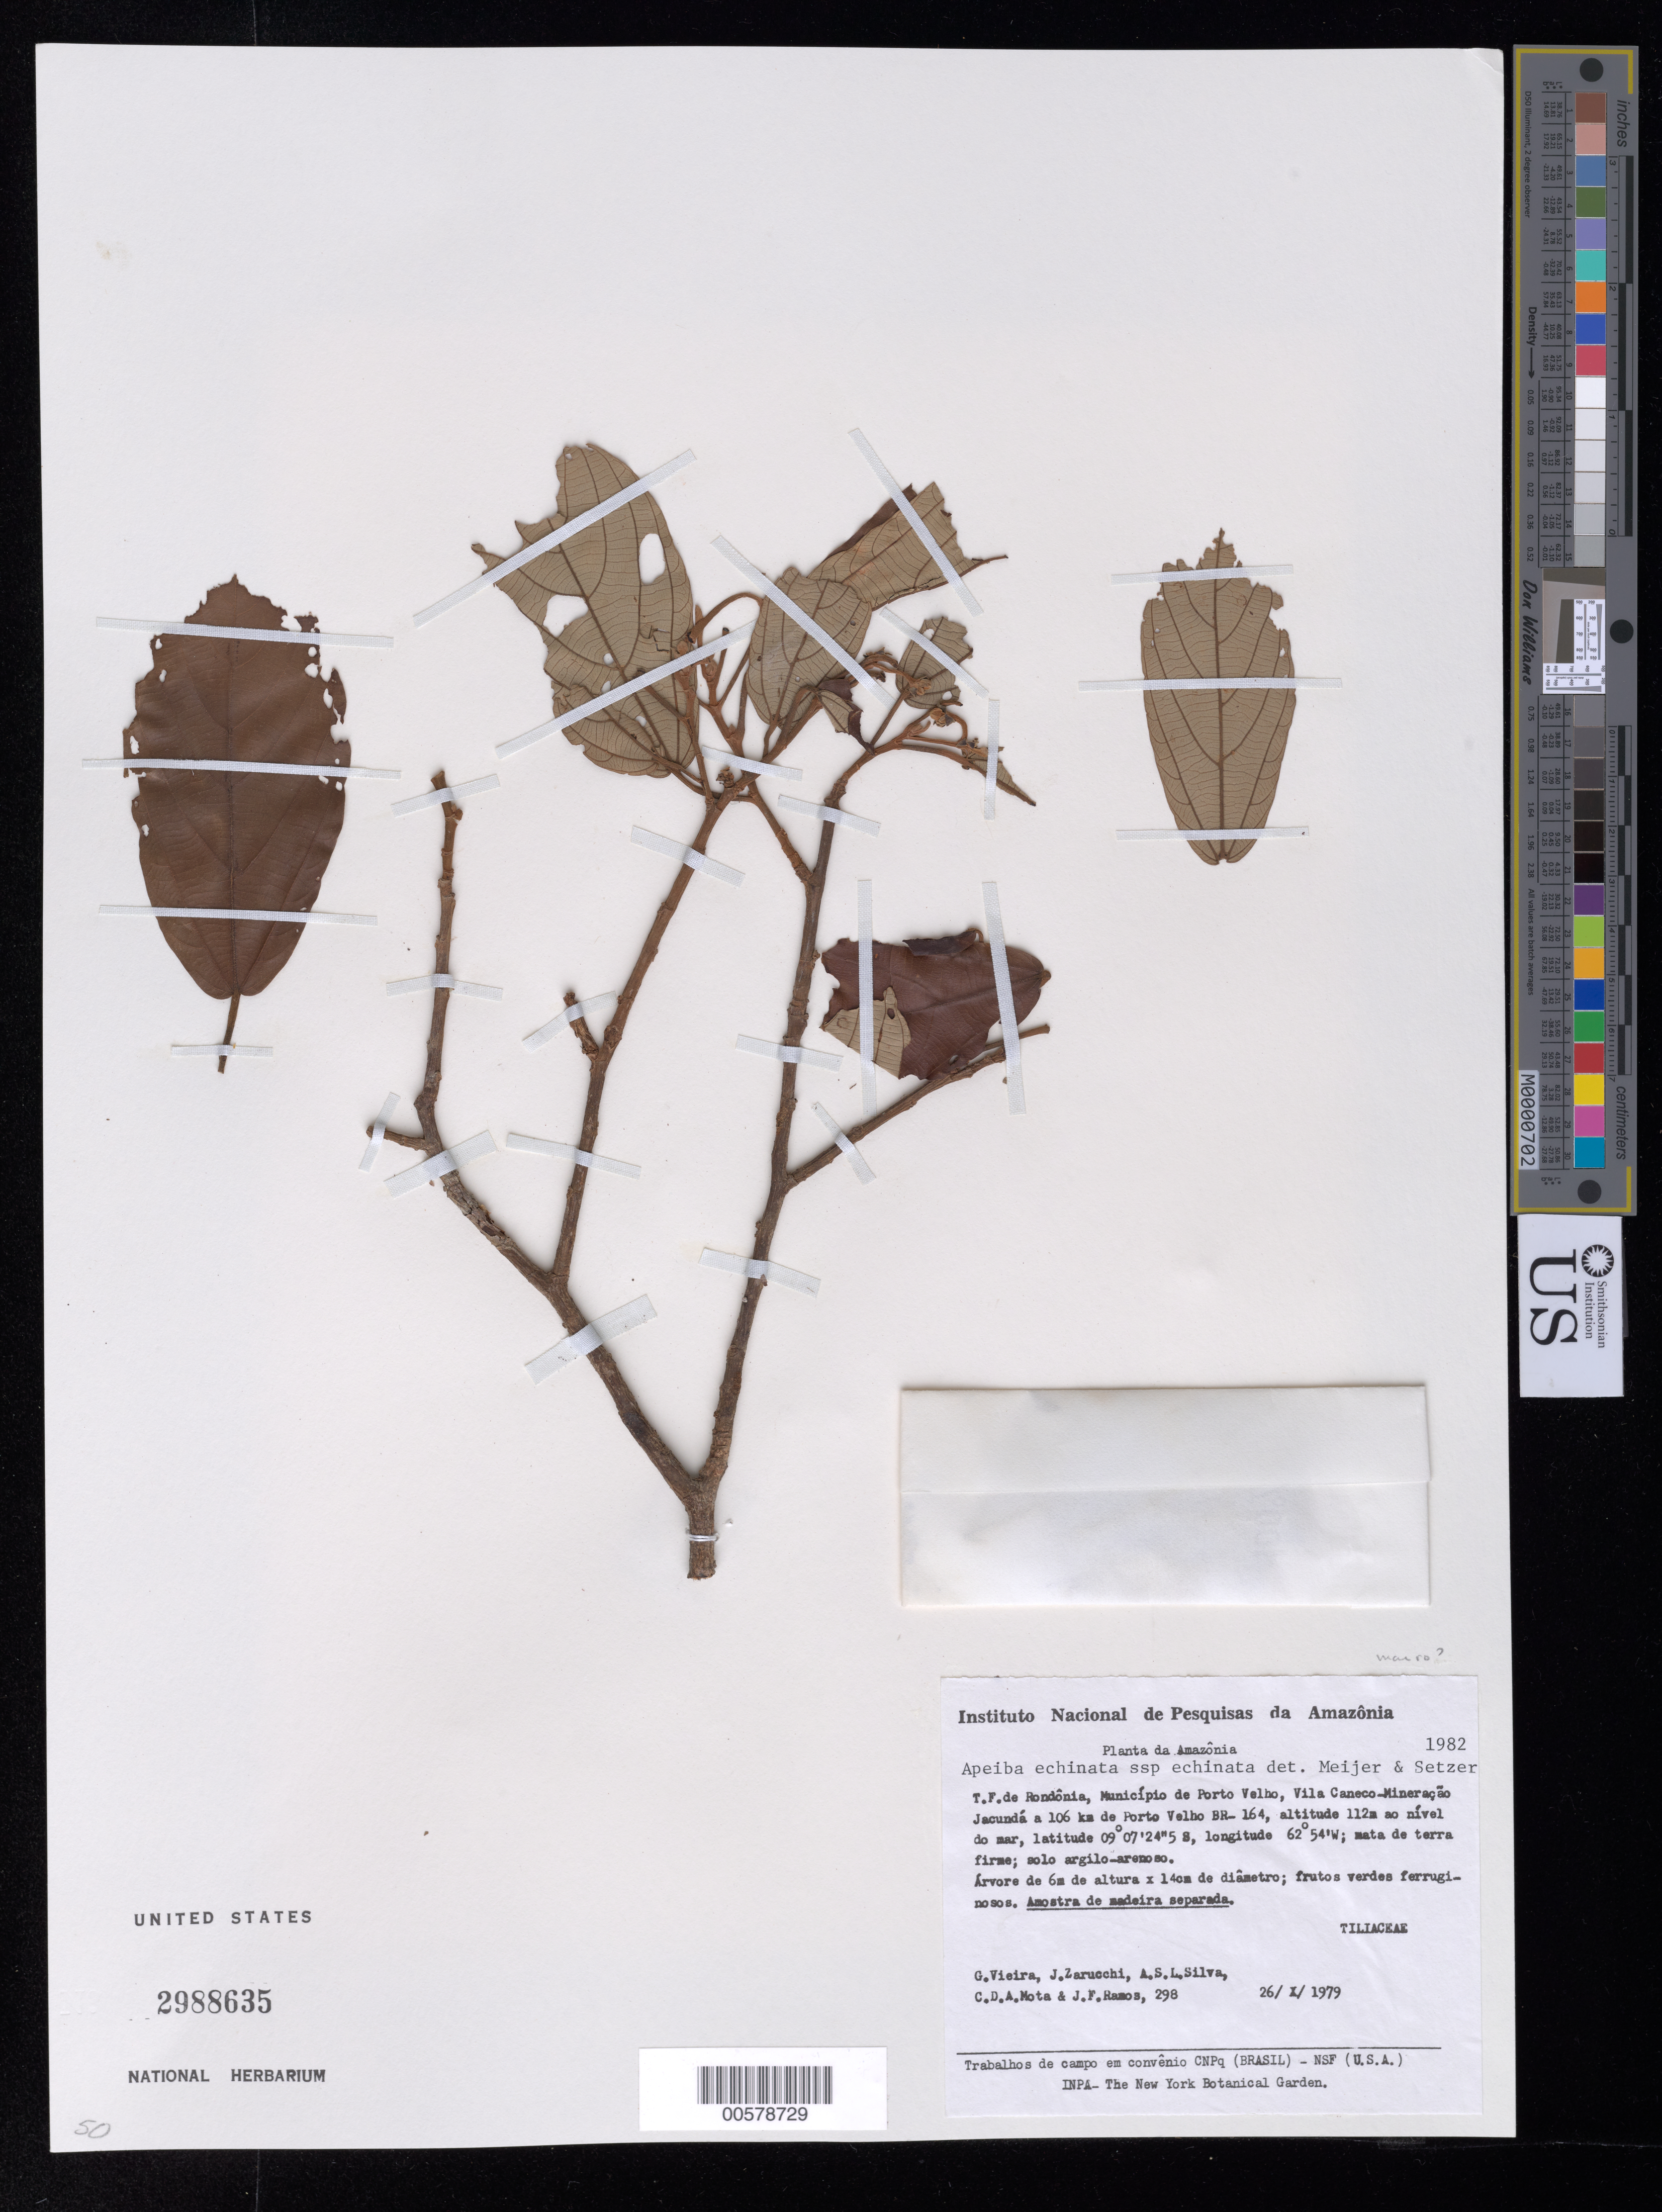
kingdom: Plantae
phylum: Tracheophyta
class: Magnoliopsida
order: Malvales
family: Malvaceae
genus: Apeiba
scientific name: Apeiba echinata subsp. echinata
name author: Gaertn.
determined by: Meijer, W.; Setser, H. L.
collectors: G. Vieira, J. L. Zarucchi, F. Chagas e Silva, C. D. A. Mota & J. F. Ramos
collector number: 298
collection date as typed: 26 Oct 1979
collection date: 1979-10-26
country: Brazil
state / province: Rondônia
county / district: Pôrto Velho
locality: Vila caneco-Mineraçao Jacundá a 106 km de Porto Velho BR-164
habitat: Mata de terra firme,; solo argilo-arenoso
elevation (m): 112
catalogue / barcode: US 2988635